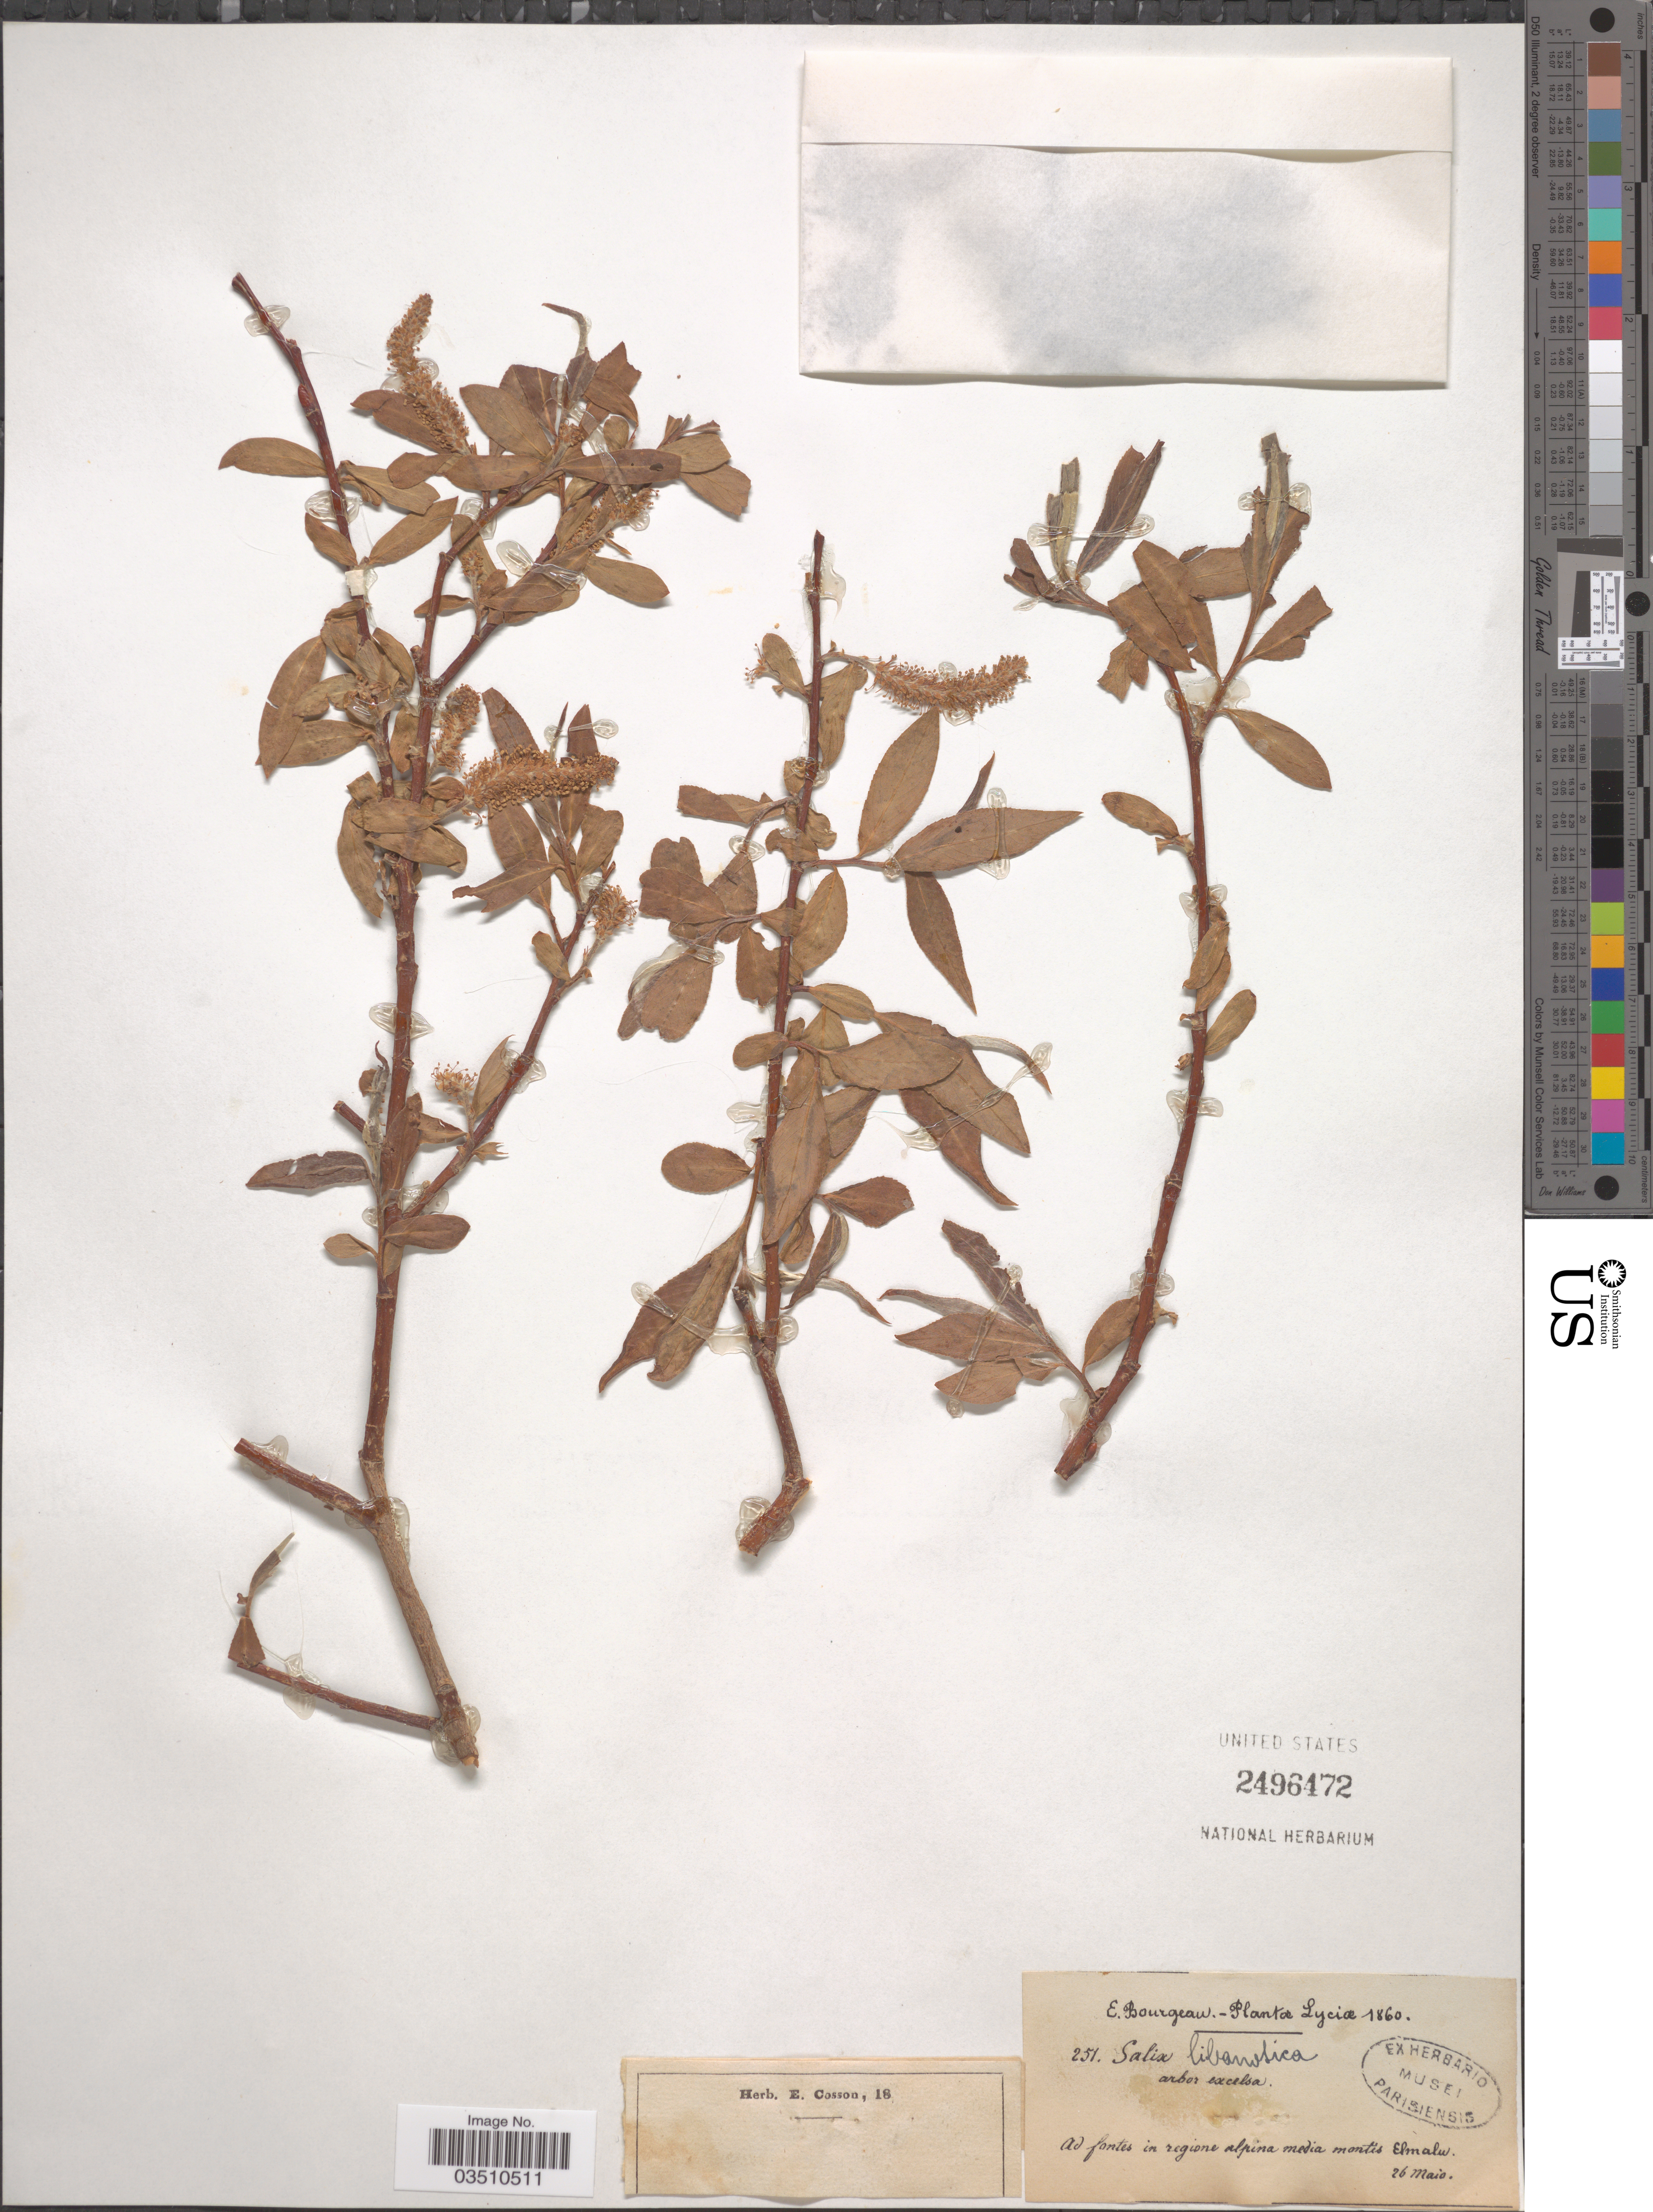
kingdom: Plantae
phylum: Tracheophyta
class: Magnoliopsida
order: Malpighiales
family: Salicaceae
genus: Salix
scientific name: Salix alba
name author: L.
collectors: E. Bourgeau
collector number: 251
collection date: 1860-05-26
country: Turkey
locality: Lyciœ. Ad fontes in regione alpina media montis Elmalu.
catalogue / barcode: US 2496472